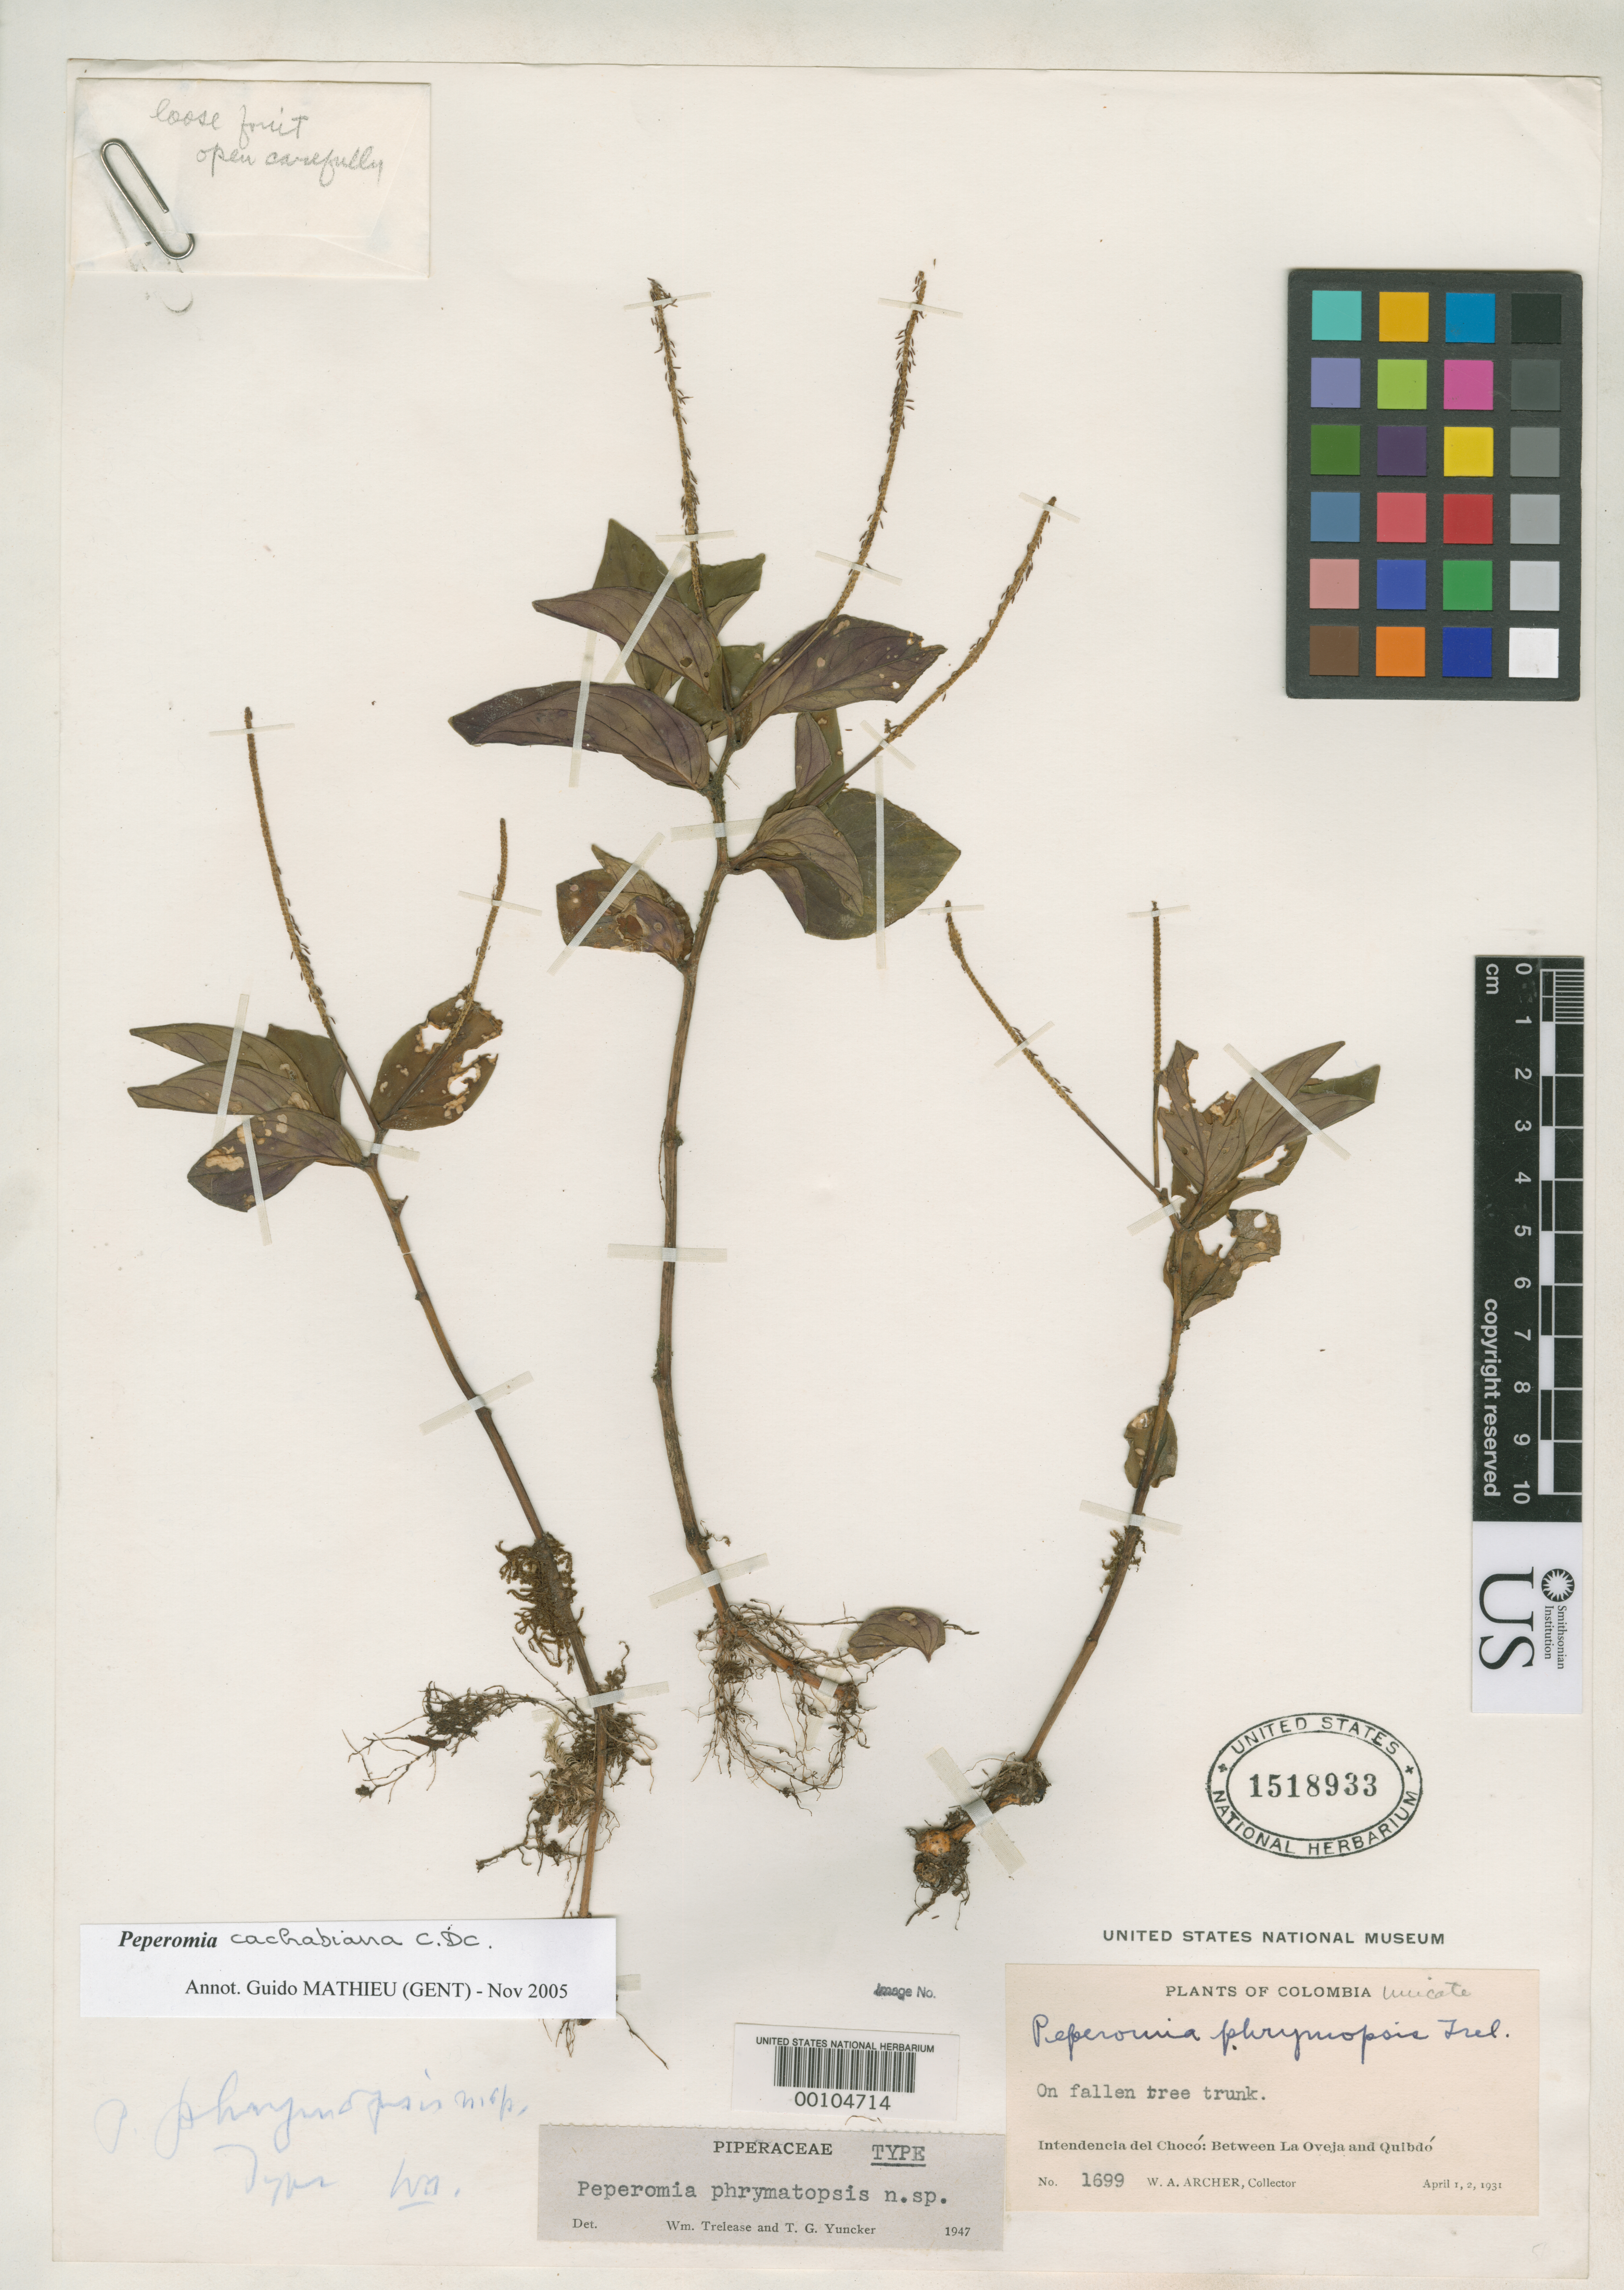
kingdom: Plantae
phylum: Tracheophyta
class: Magnoliopsida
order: Piperales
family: Piperaceae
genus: Peperomia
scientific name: Peperomia phrymatopsis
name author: Trel. & Yunck.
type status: Holotype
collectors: W. A. Archer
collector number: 1699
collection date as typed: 01 Apr 1931 to 02 Apr 1931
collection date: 1931-04-01/1931-04-02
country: Colombia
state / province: Chocó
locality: Between La Oveja and Quibdo.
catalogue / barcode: US 1518933